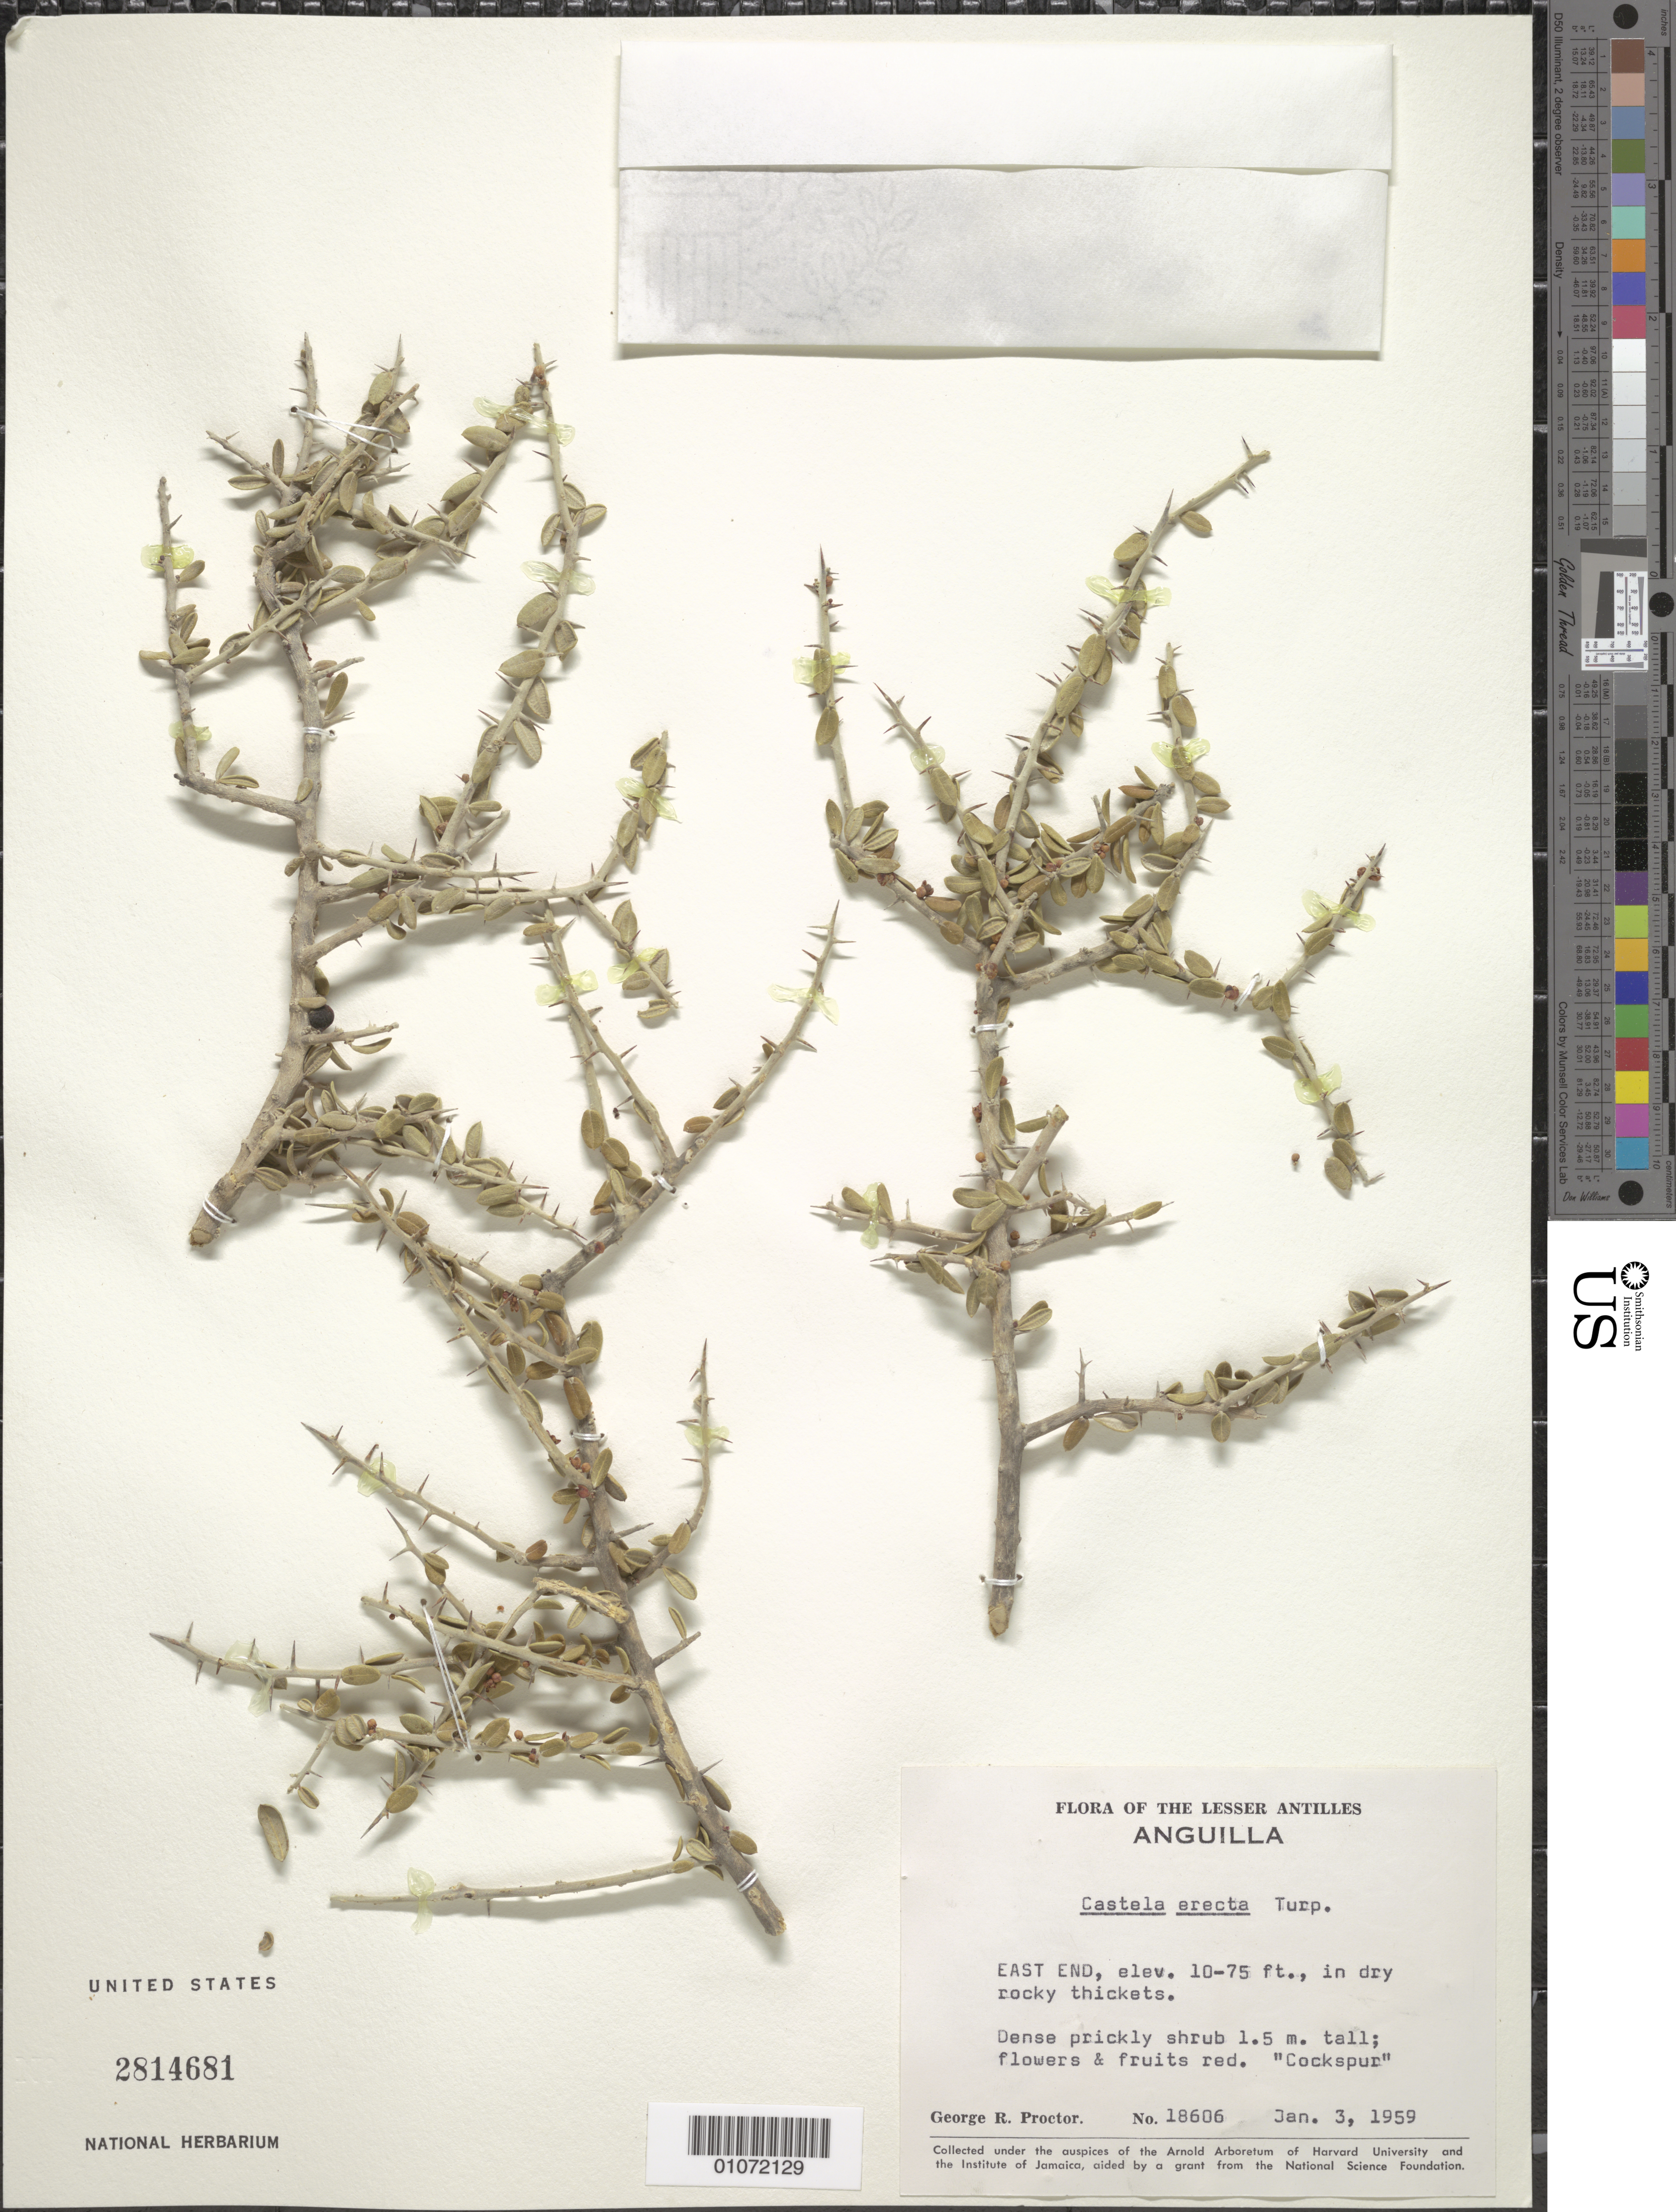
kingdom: Plantae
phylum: Tracheophyta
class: Magnoliopsida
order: Sapindales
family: Simaroubaceae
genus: Castela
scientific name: Castela calcicola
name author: (Britton & Small) Ekman ex Urb.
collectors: G. R. Proctor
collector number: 18606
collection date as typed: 03 Jan 1959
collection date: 1959-01-03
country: Anguilla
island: Anguilla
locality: EAST END: in dry rocky thickets.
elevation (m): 3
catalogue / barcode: US 2814681